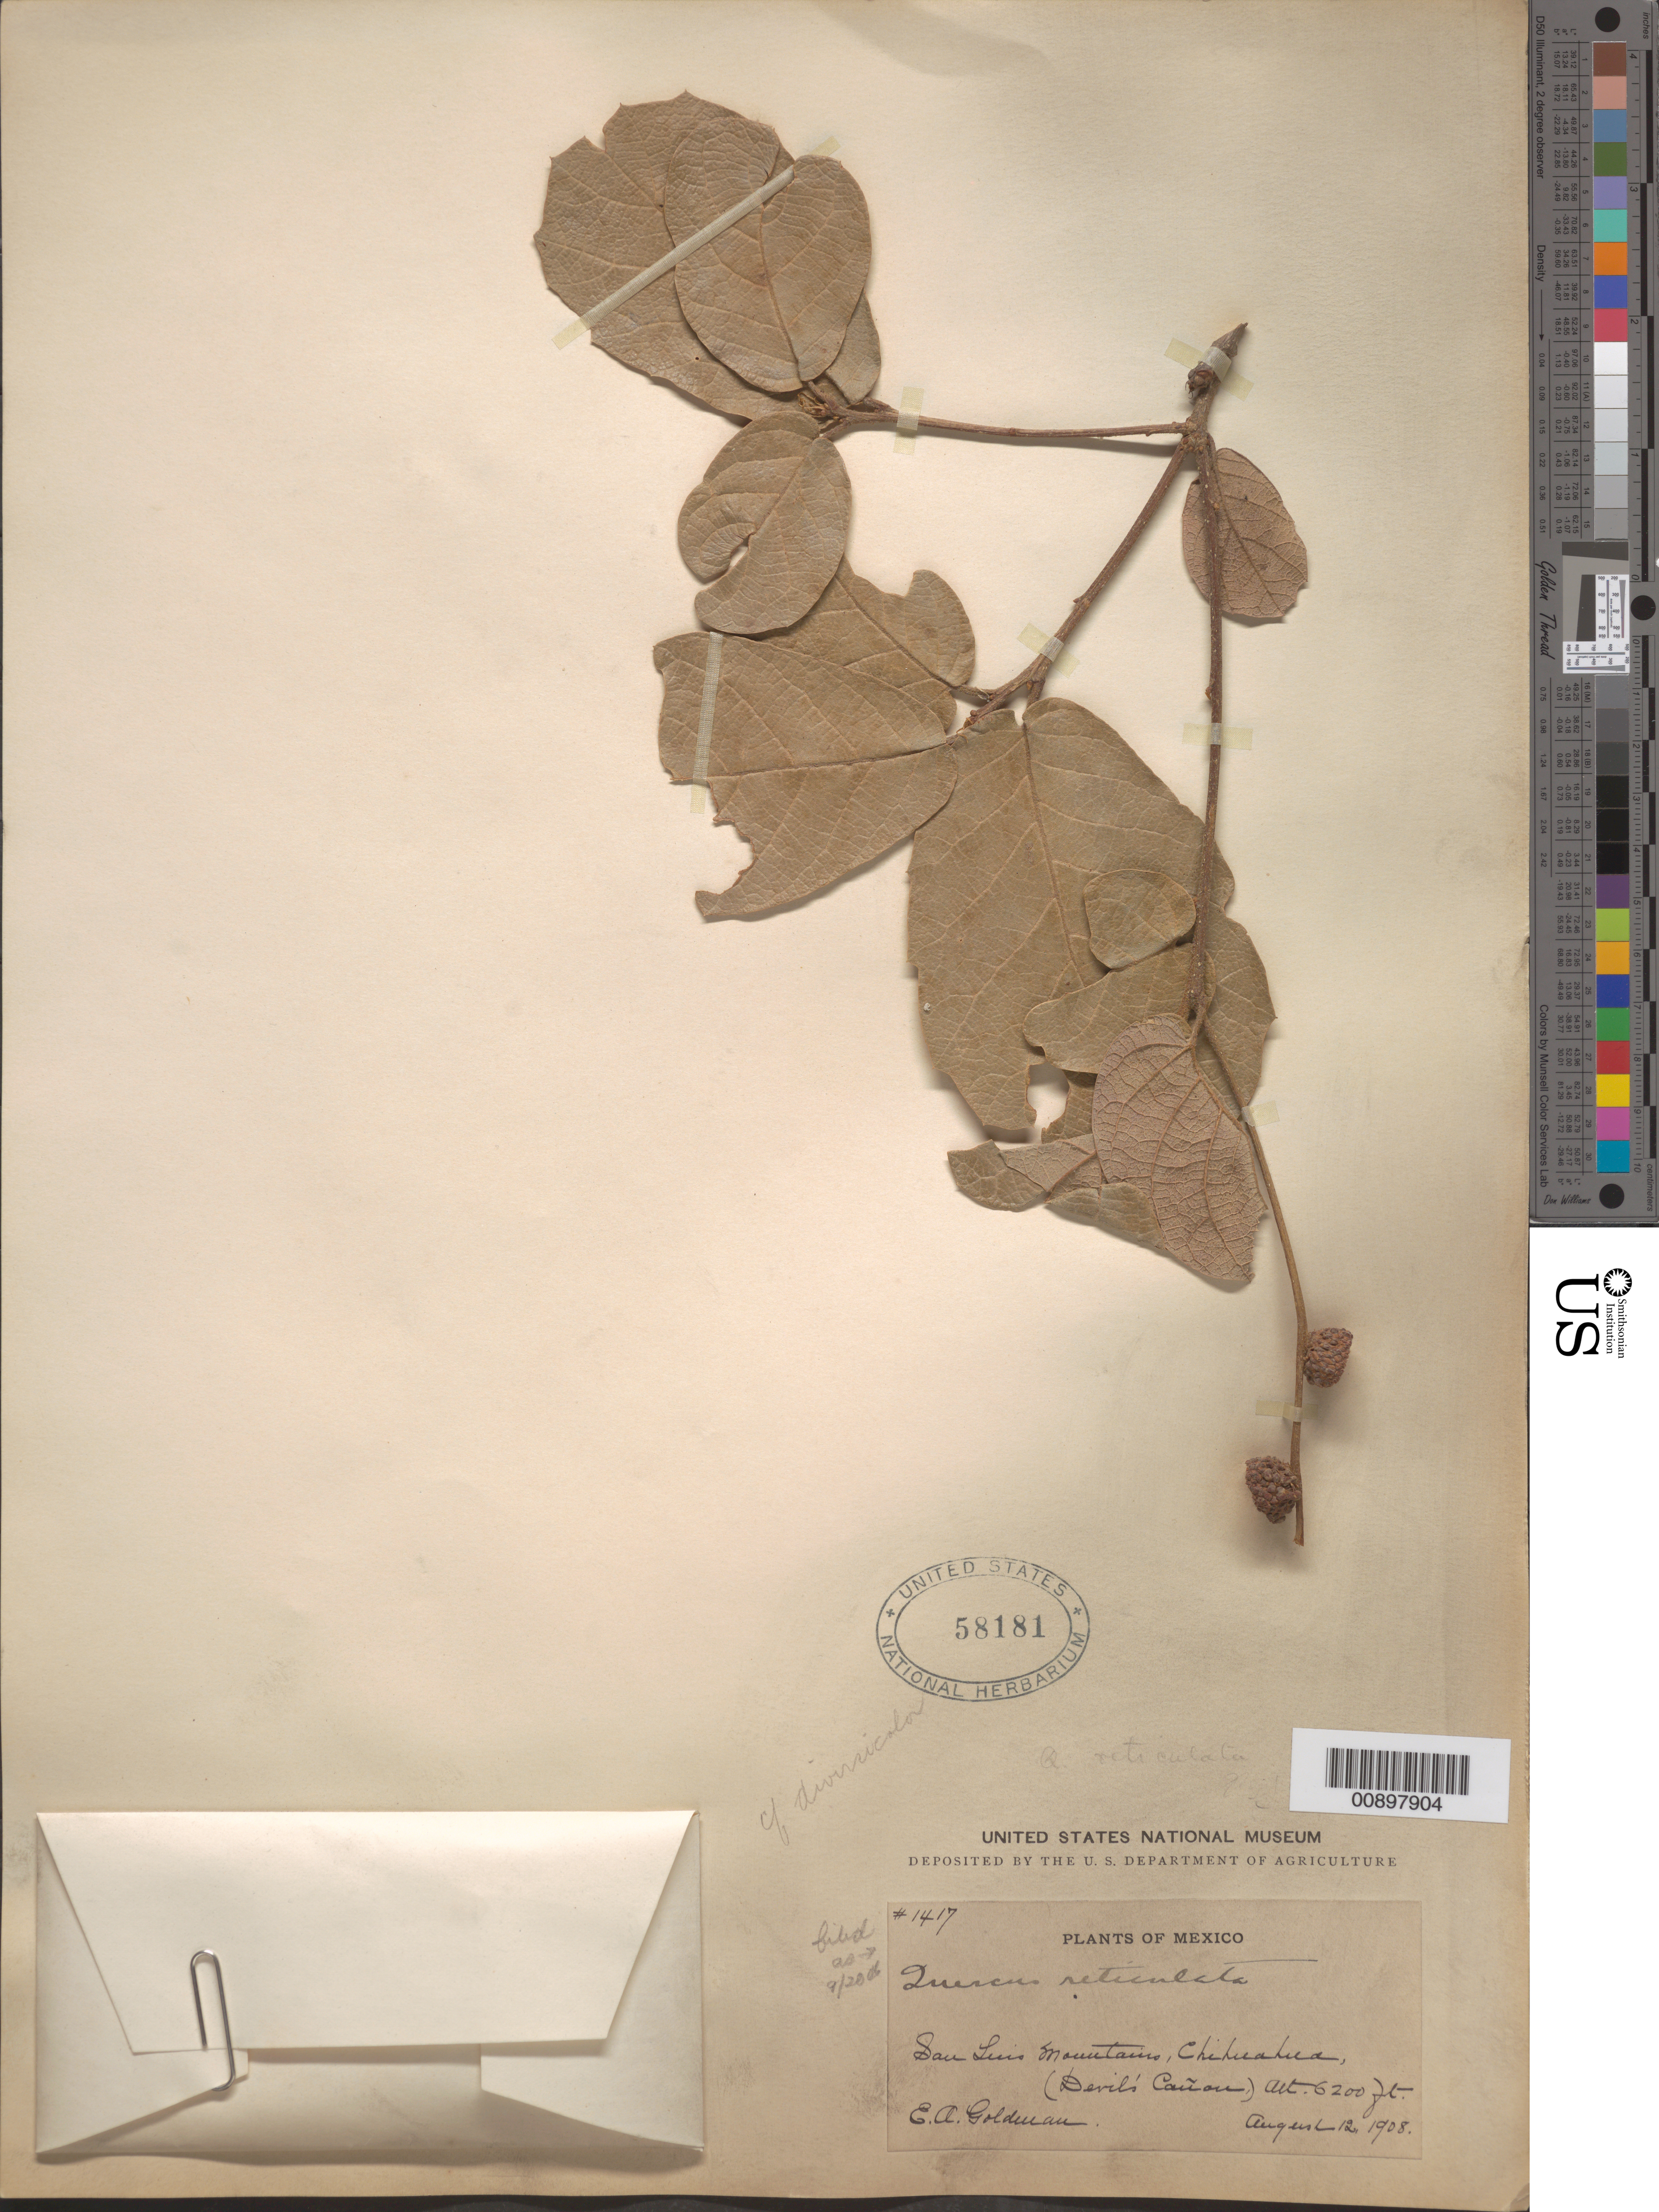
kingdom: Plantae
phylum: Tracheophyta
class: Magnoliopsida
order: Fagales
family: Fagaceae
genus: Quercus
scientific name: Quercus reticulata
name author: Humb. & Bonpl.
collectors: E. A. Goldman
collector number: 1417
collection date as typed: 12 Aug 1908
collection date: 1908-08-12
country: Mexico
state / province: Chihuahua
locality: San Luis Mountains, Chihuahua (Devil's Cañon).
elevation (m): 1890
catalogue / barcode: US 58181